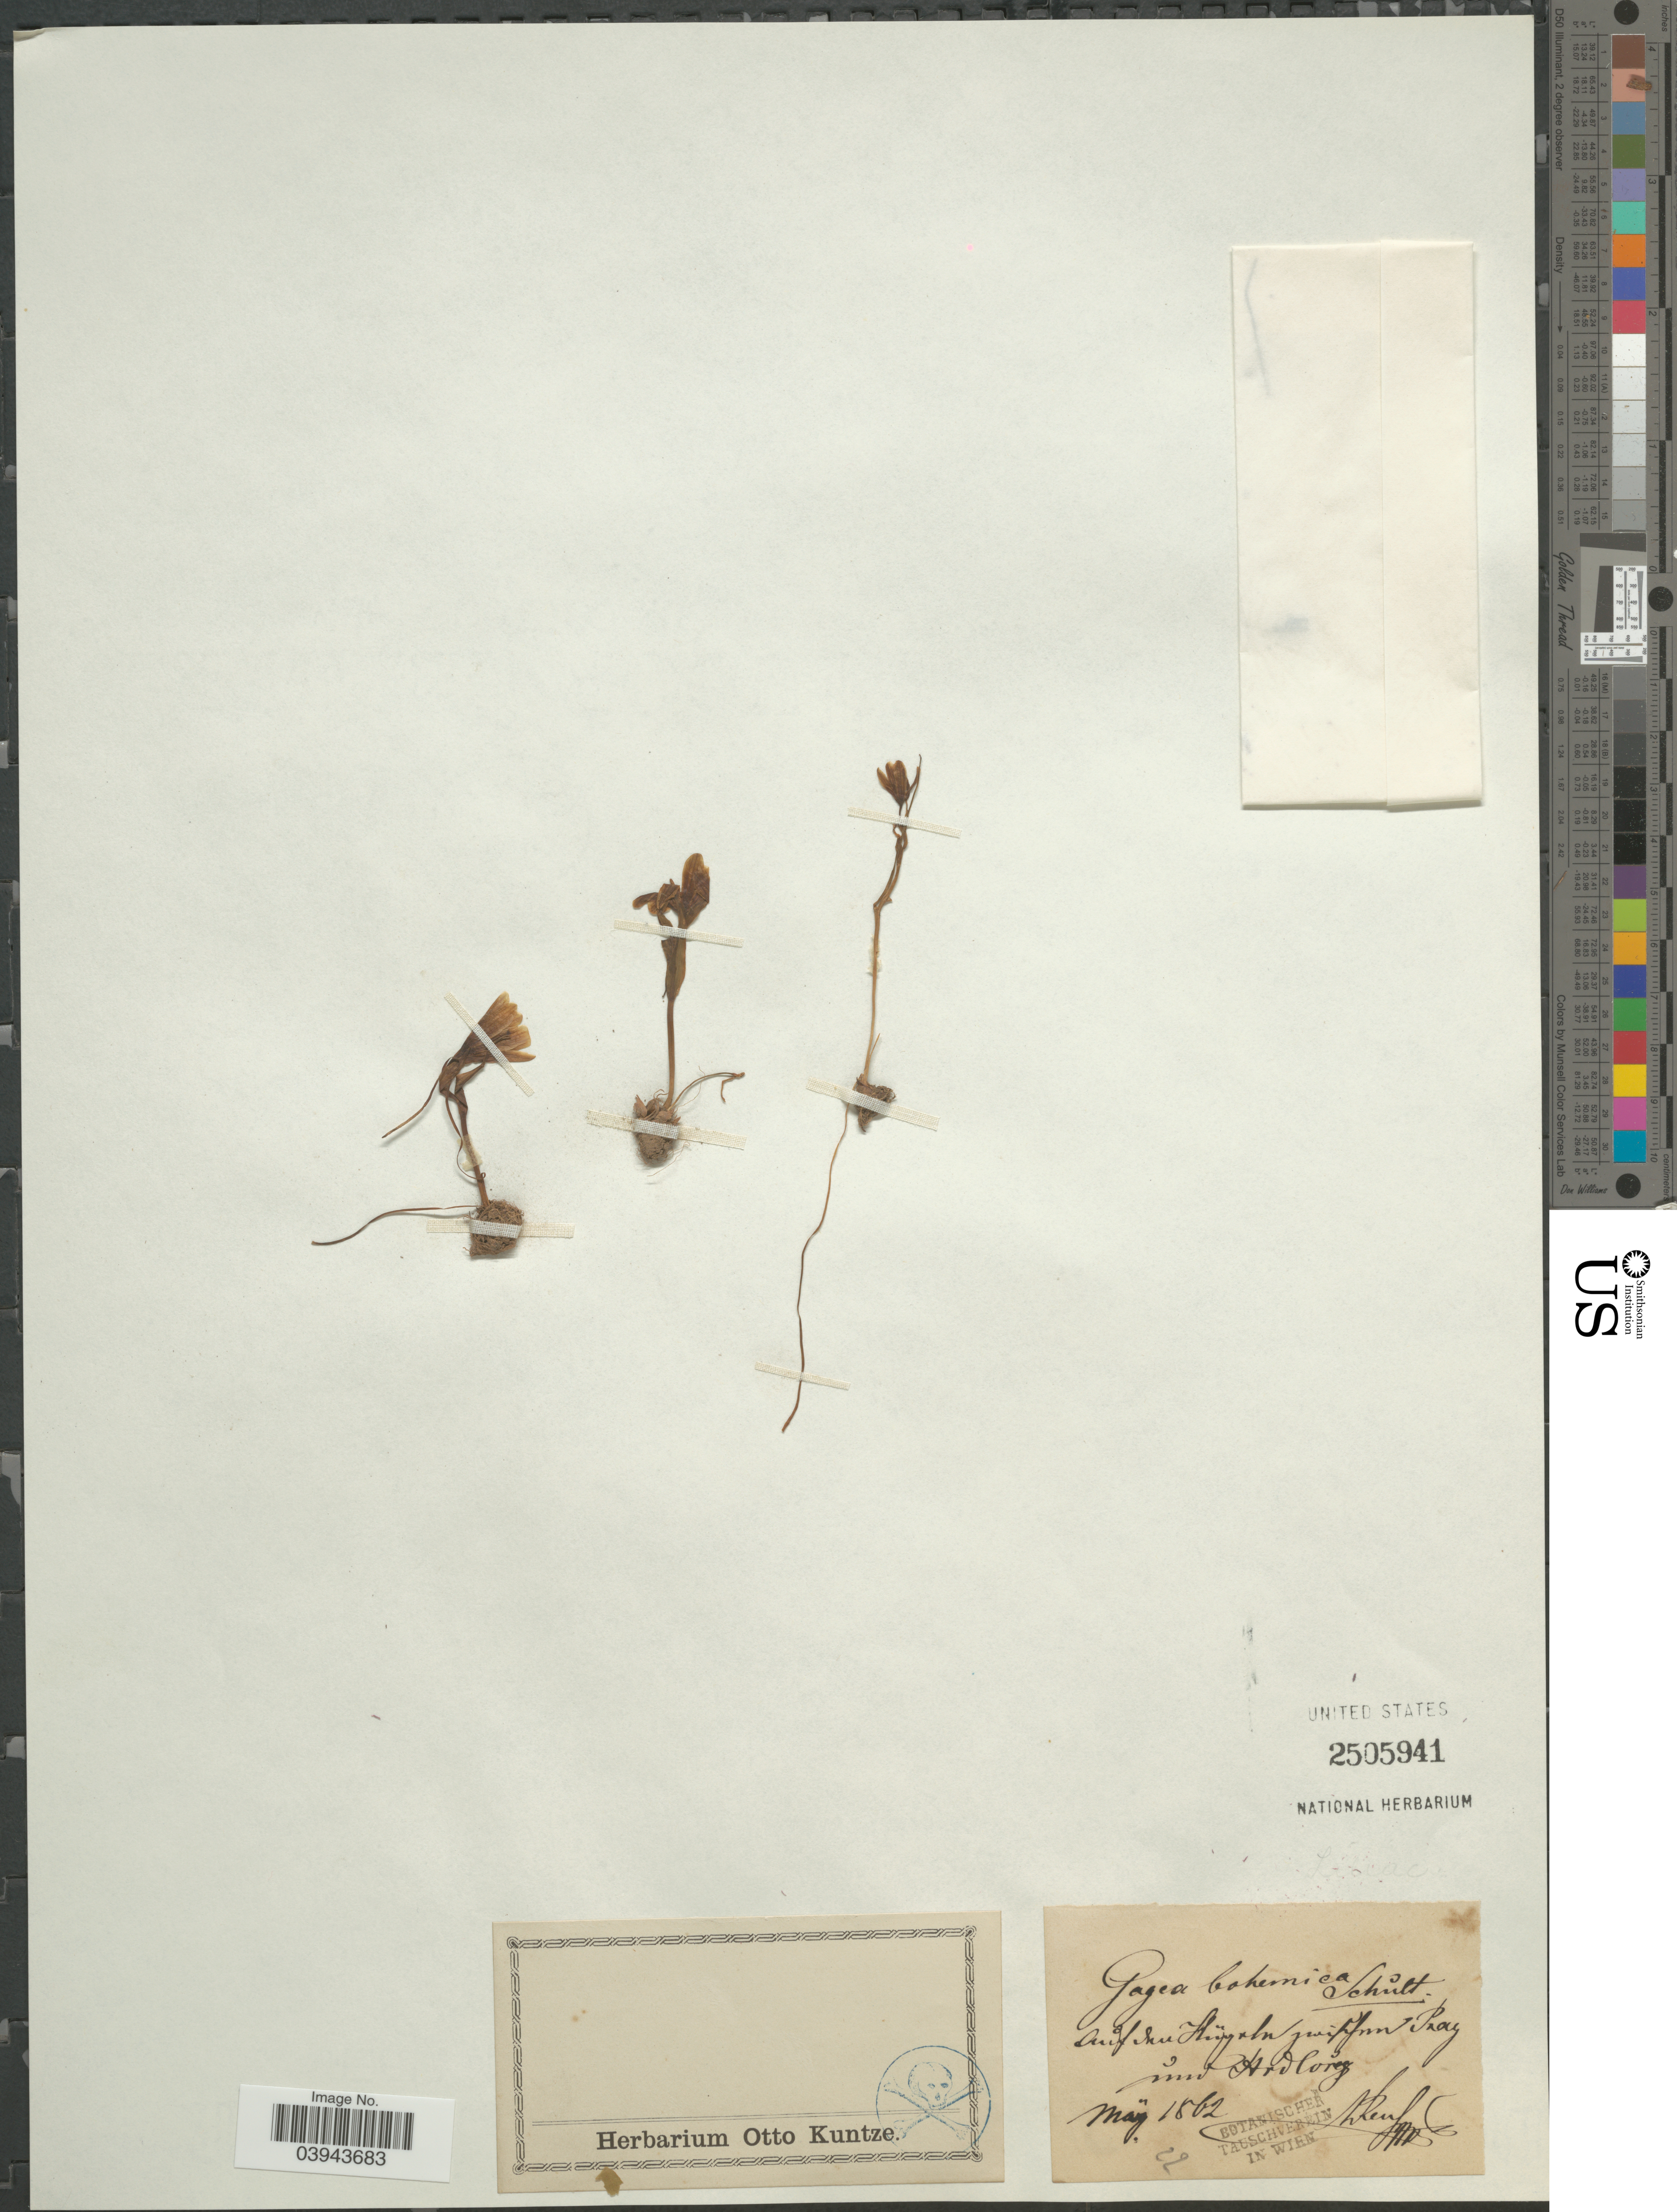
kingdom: Plantae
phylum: Tracheophyta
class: Liliopsida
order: Liliales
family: Liliaceae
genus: Gagea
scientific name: Gagea bohemica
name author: Schult. f.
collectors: P. Reinsch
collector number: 22?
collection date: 1862-03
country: Czechia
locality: Auf du Hügaln juniferm Prag N Hnolorez. [interpreted]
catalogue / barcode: US 2505941